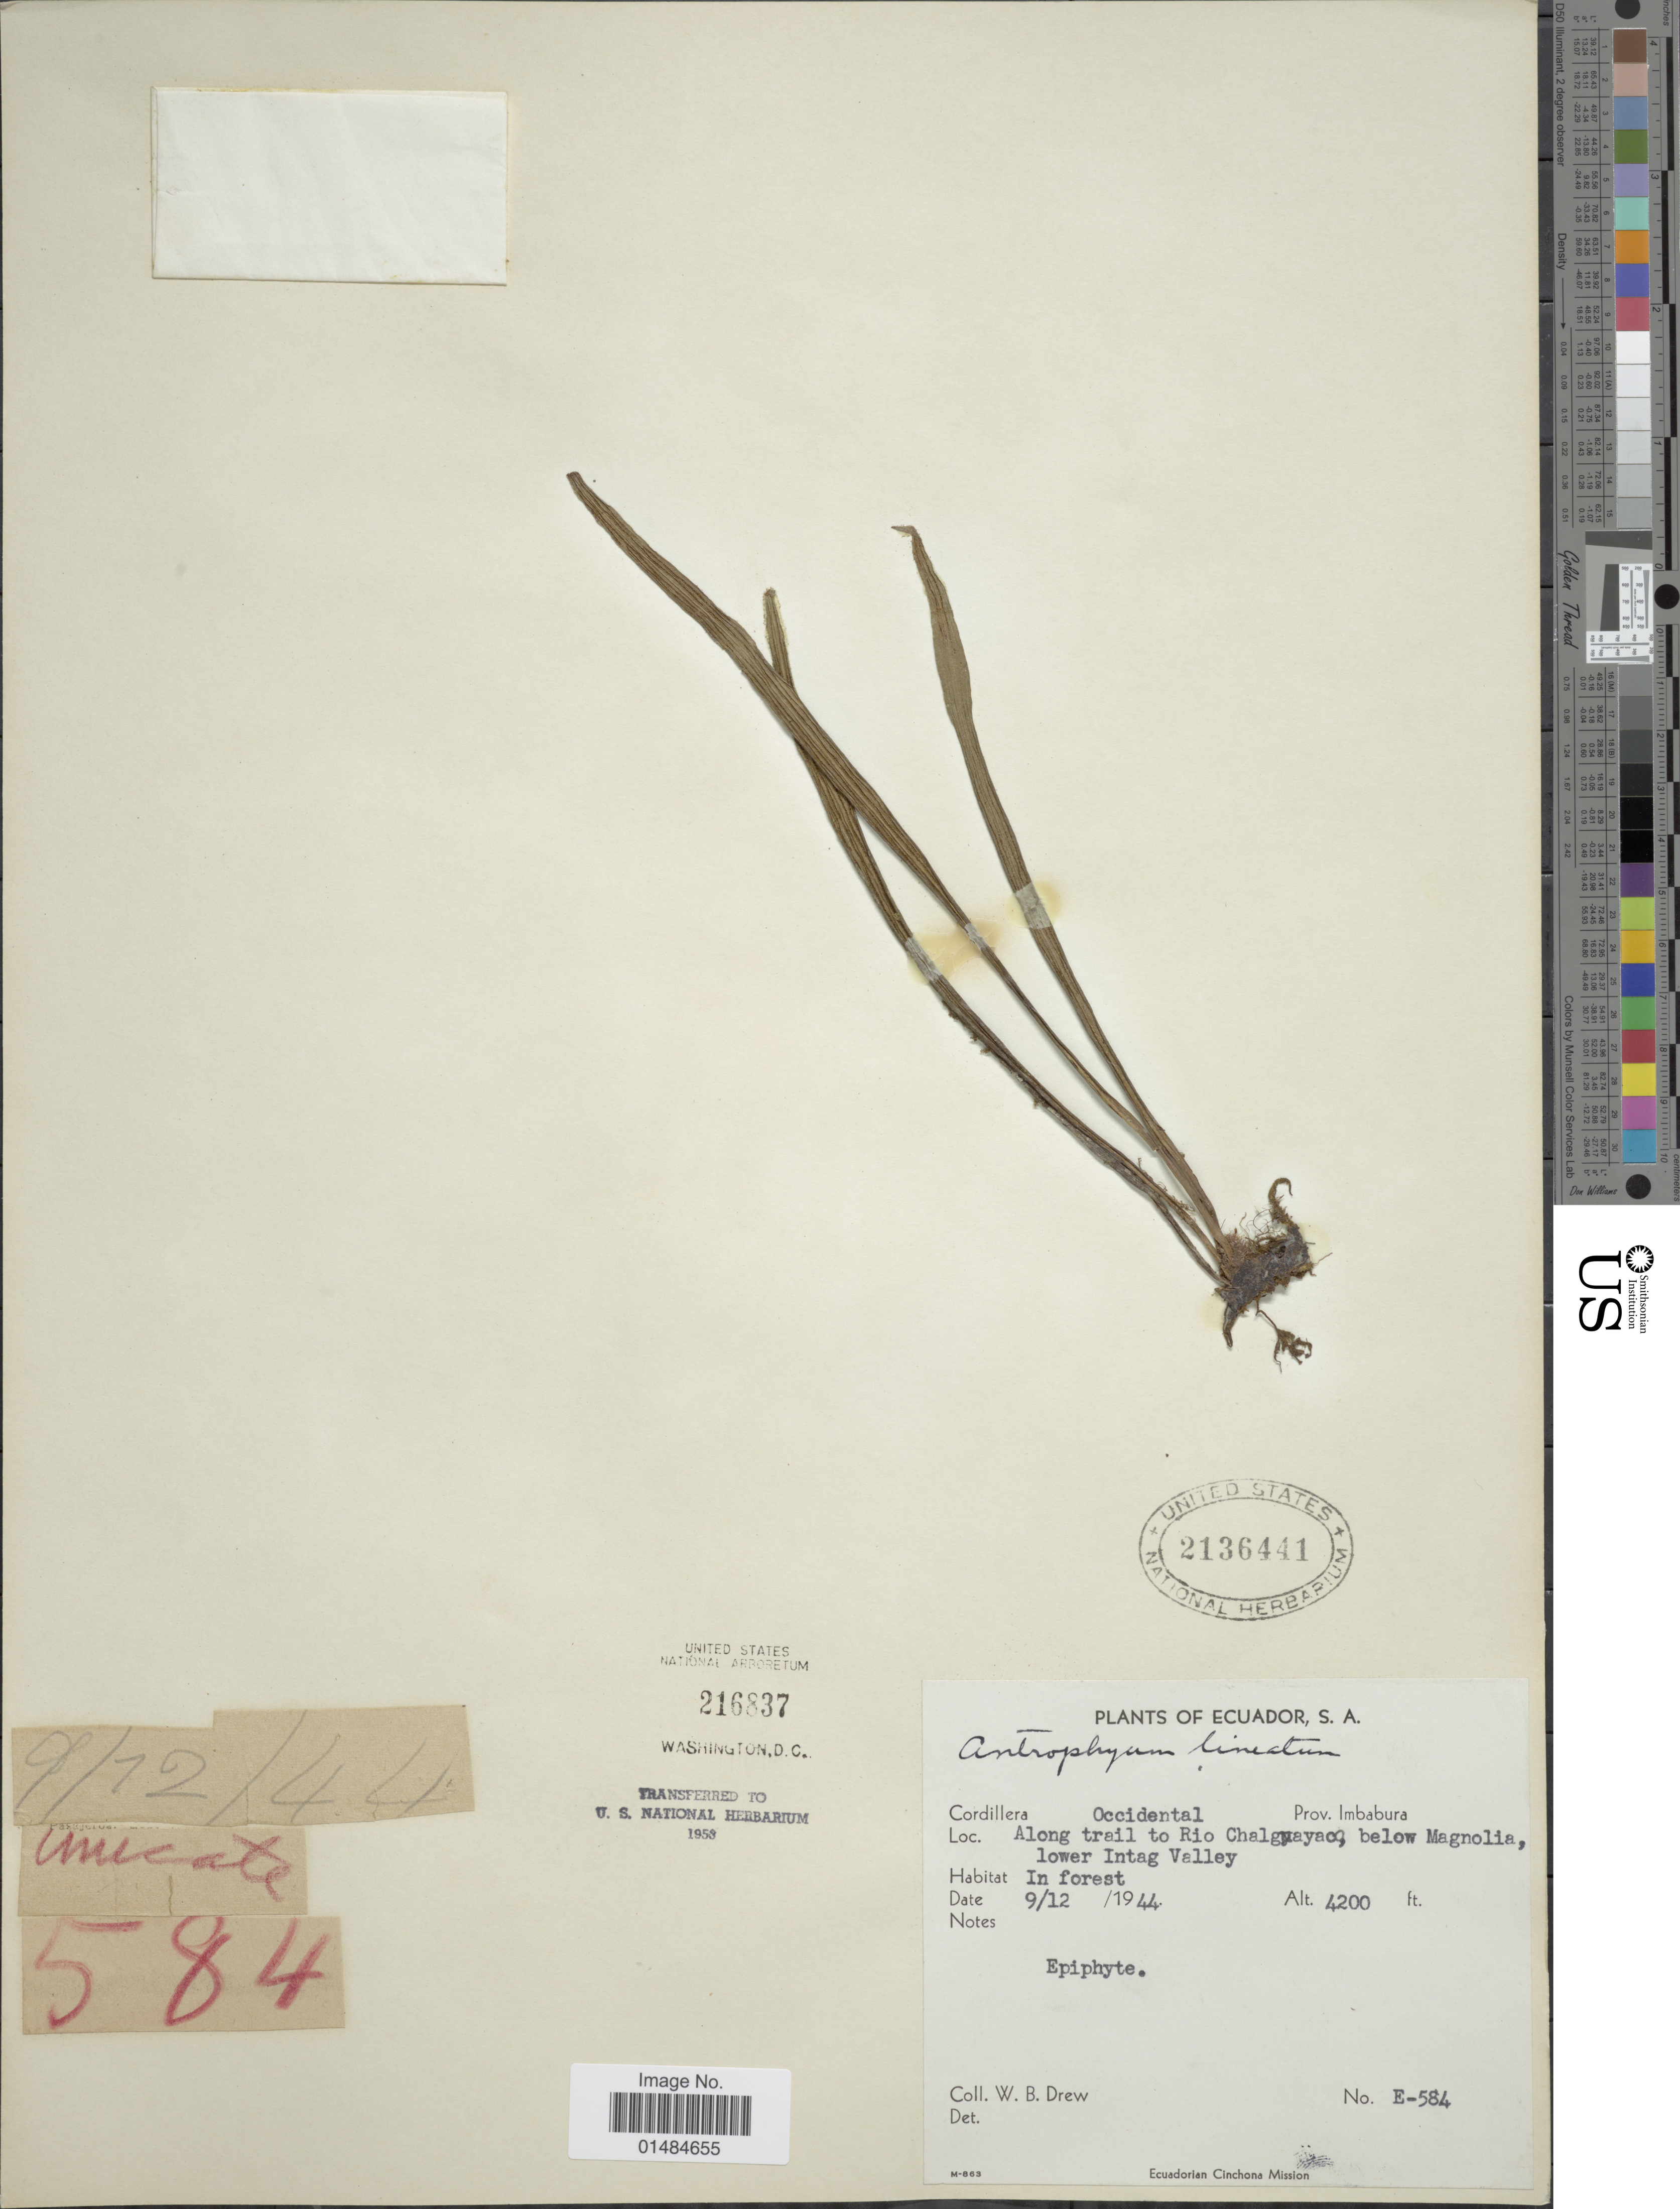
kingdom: Plantae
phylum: Tracheophyta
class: Polypodiopsida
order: Polypodiales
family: Pteridaceae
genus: Polytaenium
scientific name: Polytaenium lineatum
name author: (Sw.) J. Sm.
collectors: W. B. Drew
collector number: E-584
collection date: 1944-12-09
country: Ecuador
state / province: Imbabura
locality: Cordillera Occidental. Prov. Imbabura. Along trail to Rio Chalguayaco, below Magnolia, lower Intag Valley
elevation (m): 1280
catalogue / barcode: US 2136441